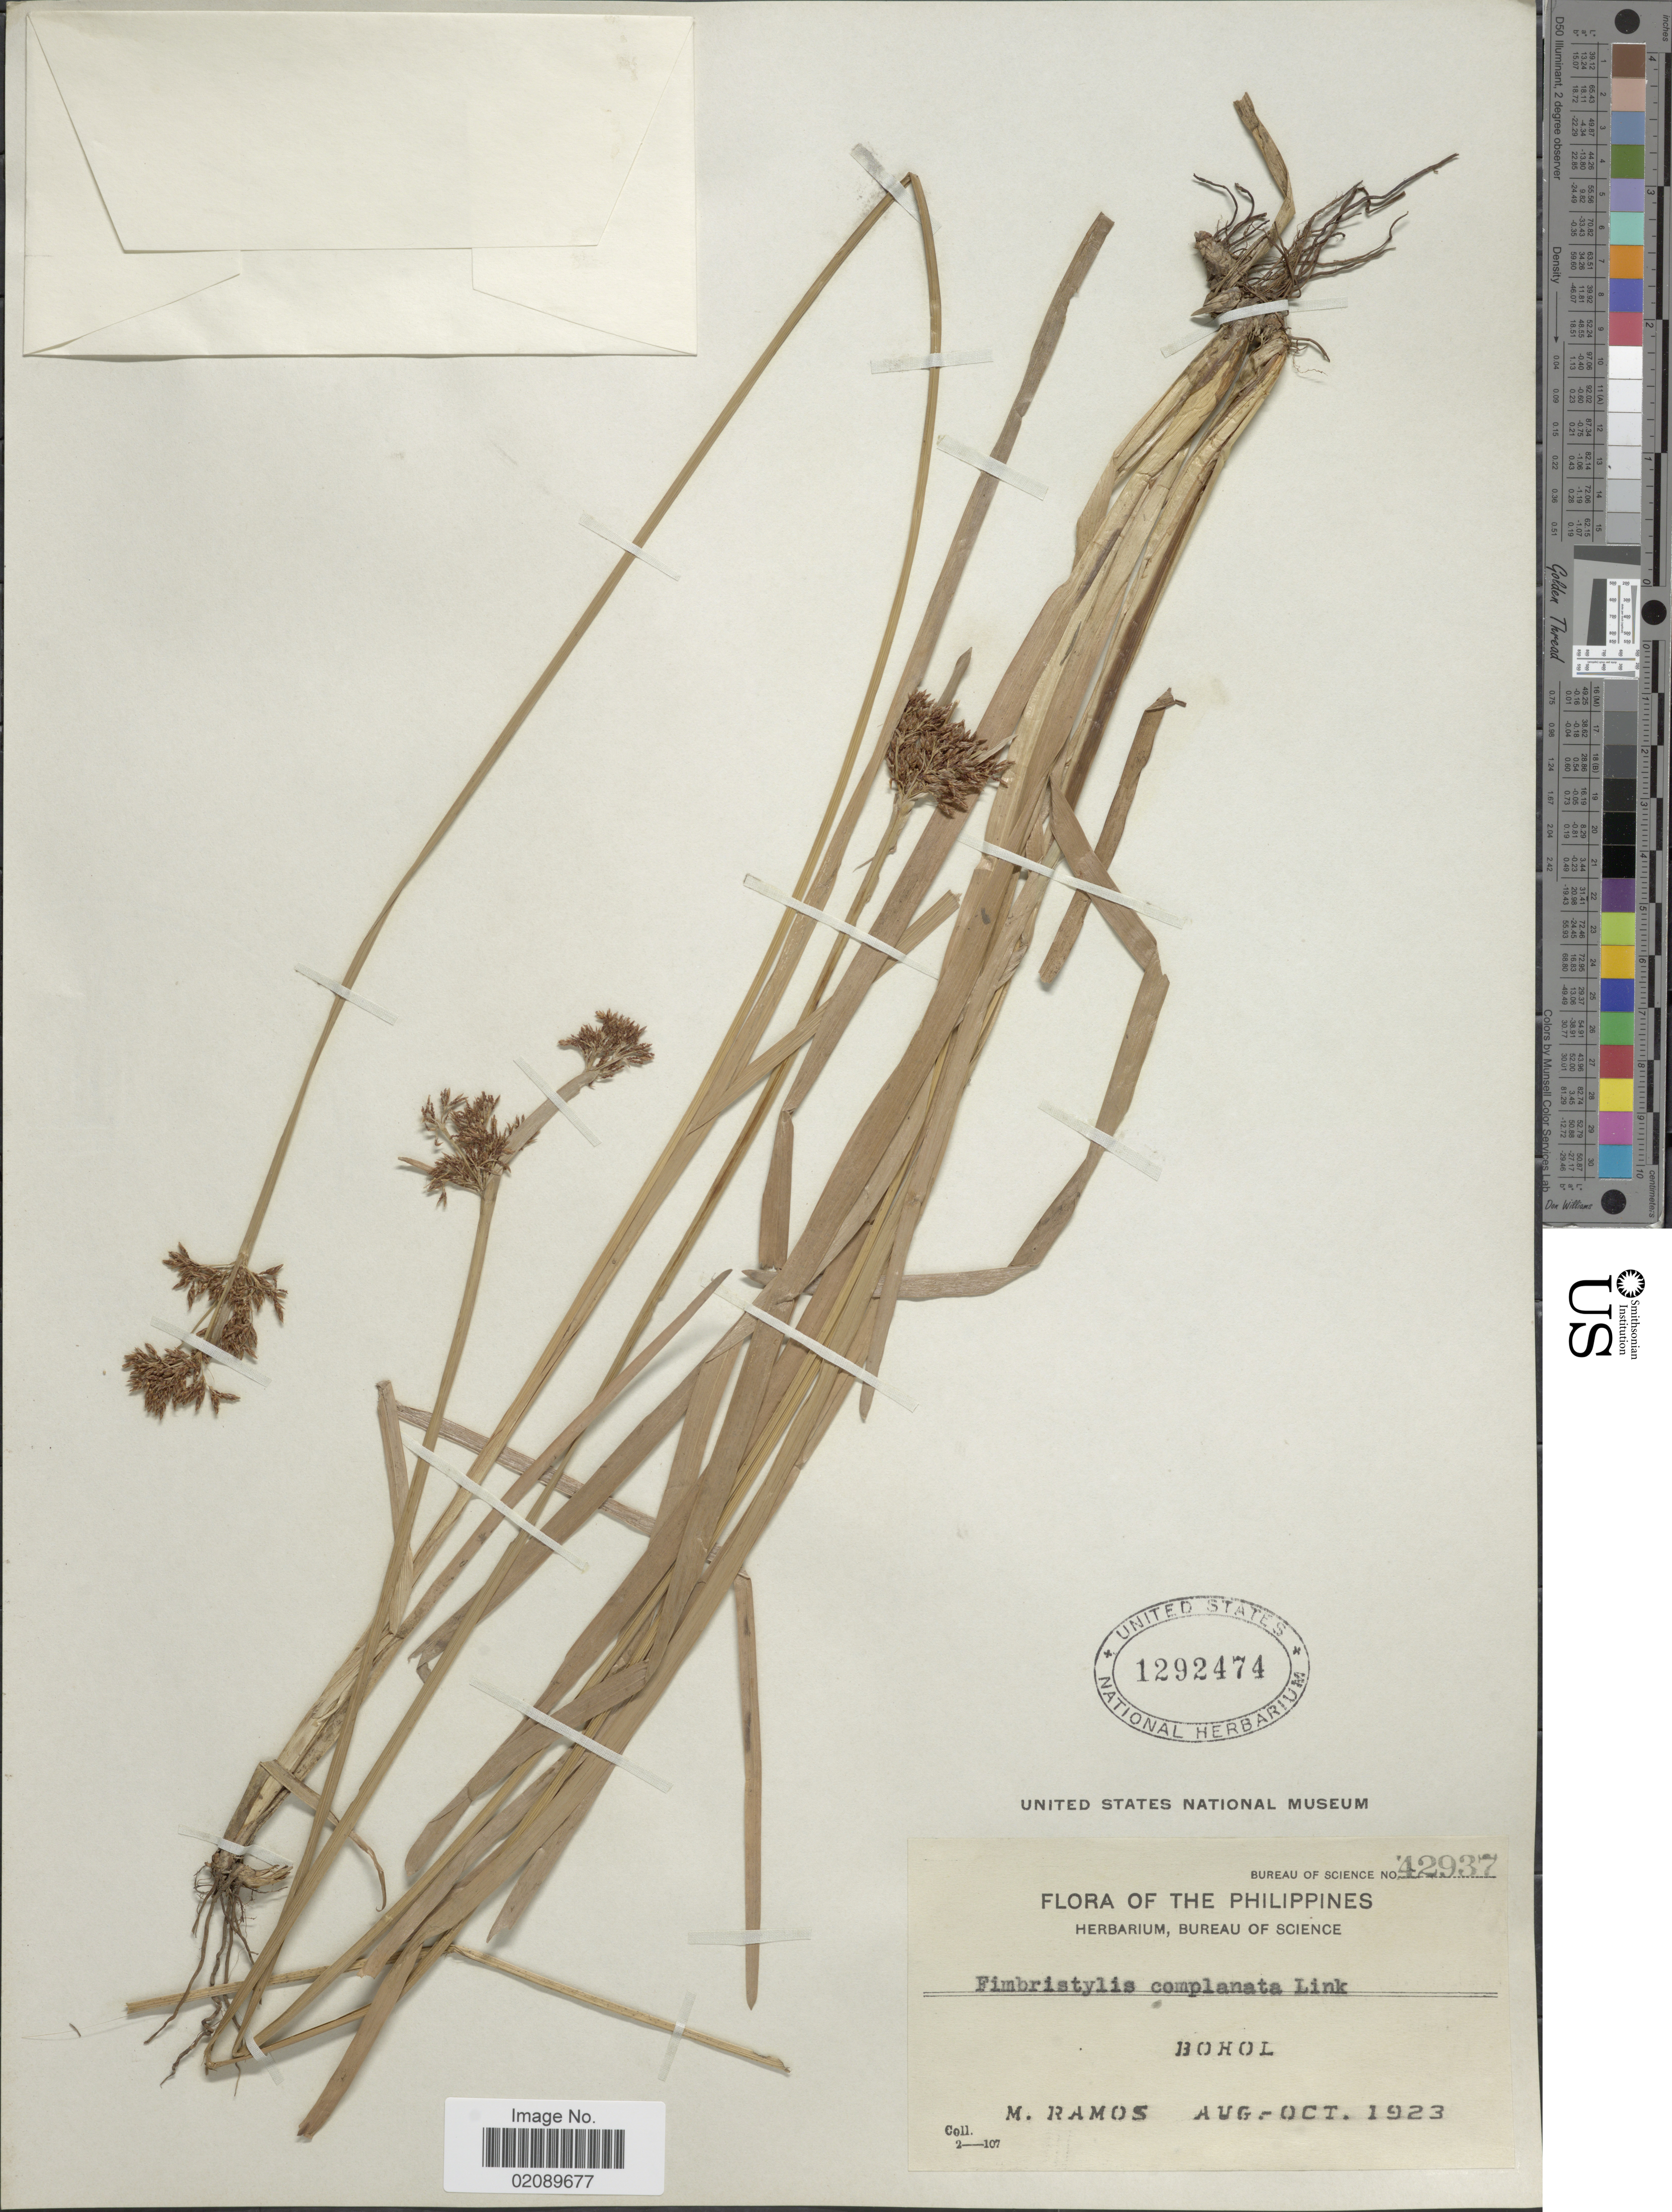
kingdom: Plantae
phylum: Tracheophyta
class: Liliopsida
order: Poales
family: Cyperaceae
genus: Fimbristylis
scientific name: Fimbristylis complanata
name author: (Retz.) Link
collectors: M. Ramos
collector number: Bureau of Science 42937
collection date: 1923-08/1923-10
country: Philippines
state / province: Central Visayas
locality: Bohol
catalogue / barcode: US 1292474